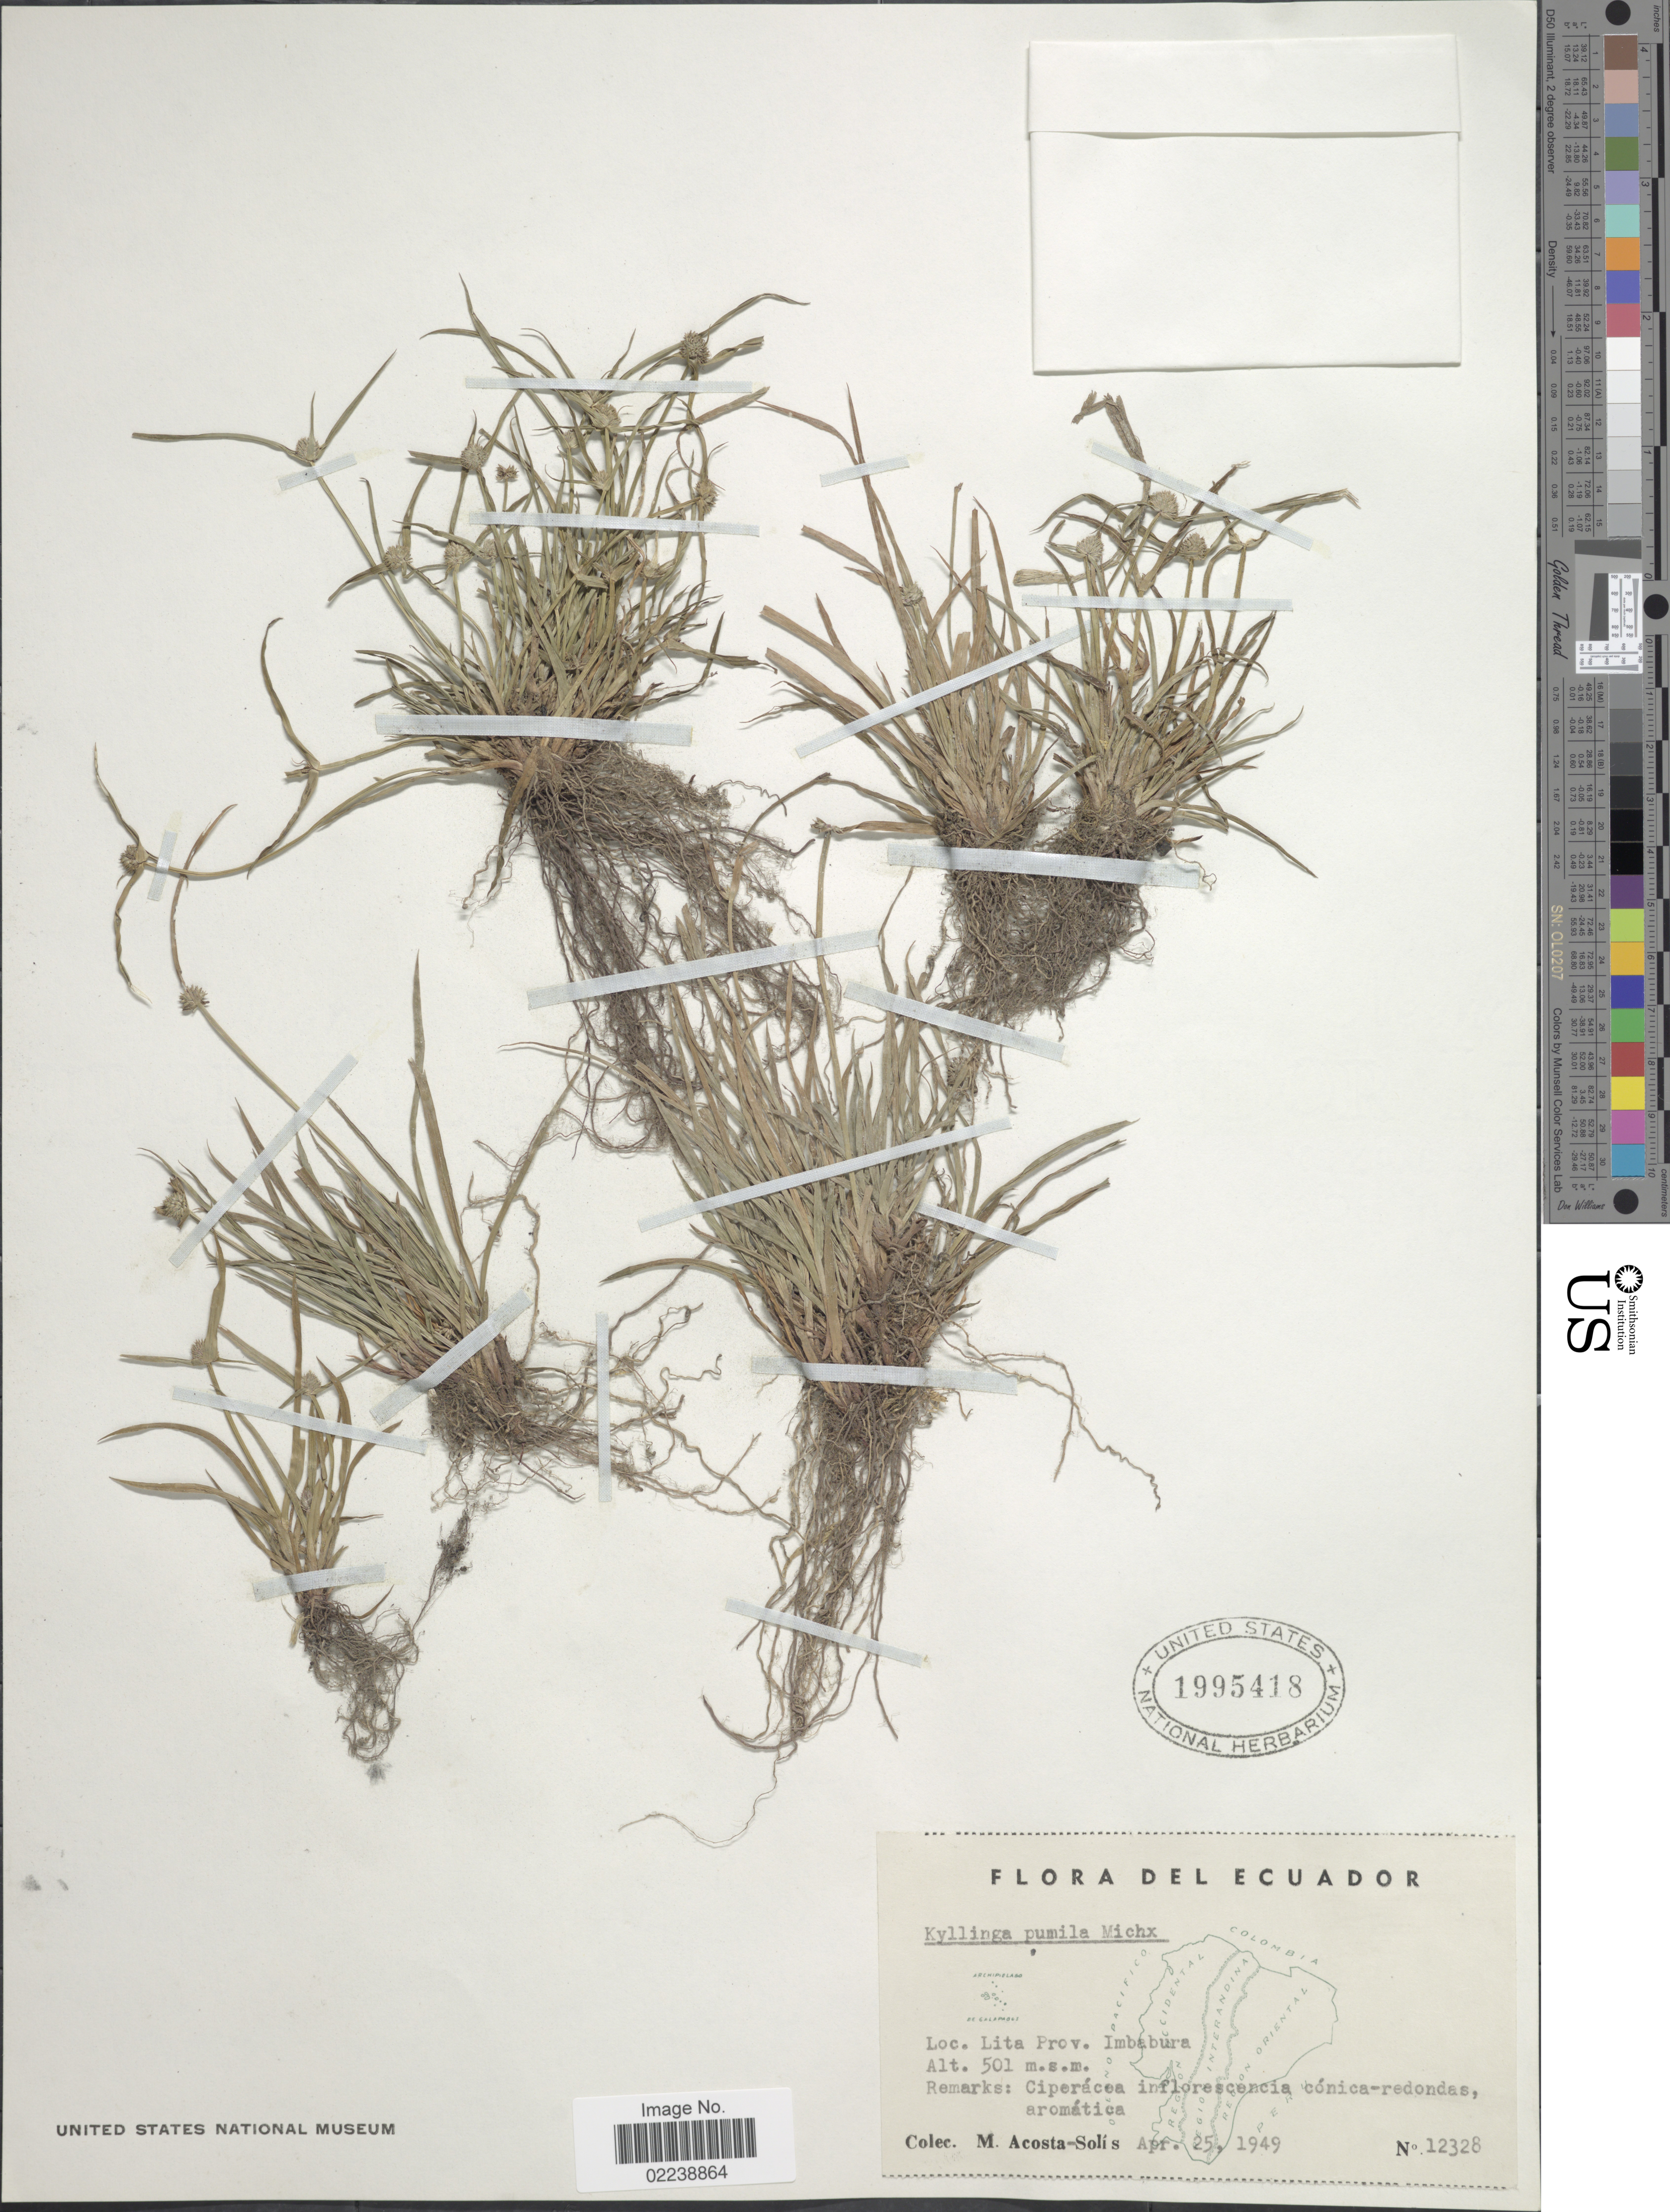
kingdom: Plantae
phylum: Tracheophyta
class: Liliopsida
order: Poales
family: Cyperaceae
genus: Cyperus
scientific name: Cyperus hortensis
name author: (Salzm. ex Steud.) Dorr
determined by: Strong, Mark T., (BOT), Smithsonian Institution - National Museum of Natural History (UNITED STATES)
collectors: M. Acosta Solis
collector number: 12328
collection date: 1949-04-25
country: Ecuador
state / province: Imbabura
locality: Lita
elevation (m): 501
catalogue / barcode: US 1995418